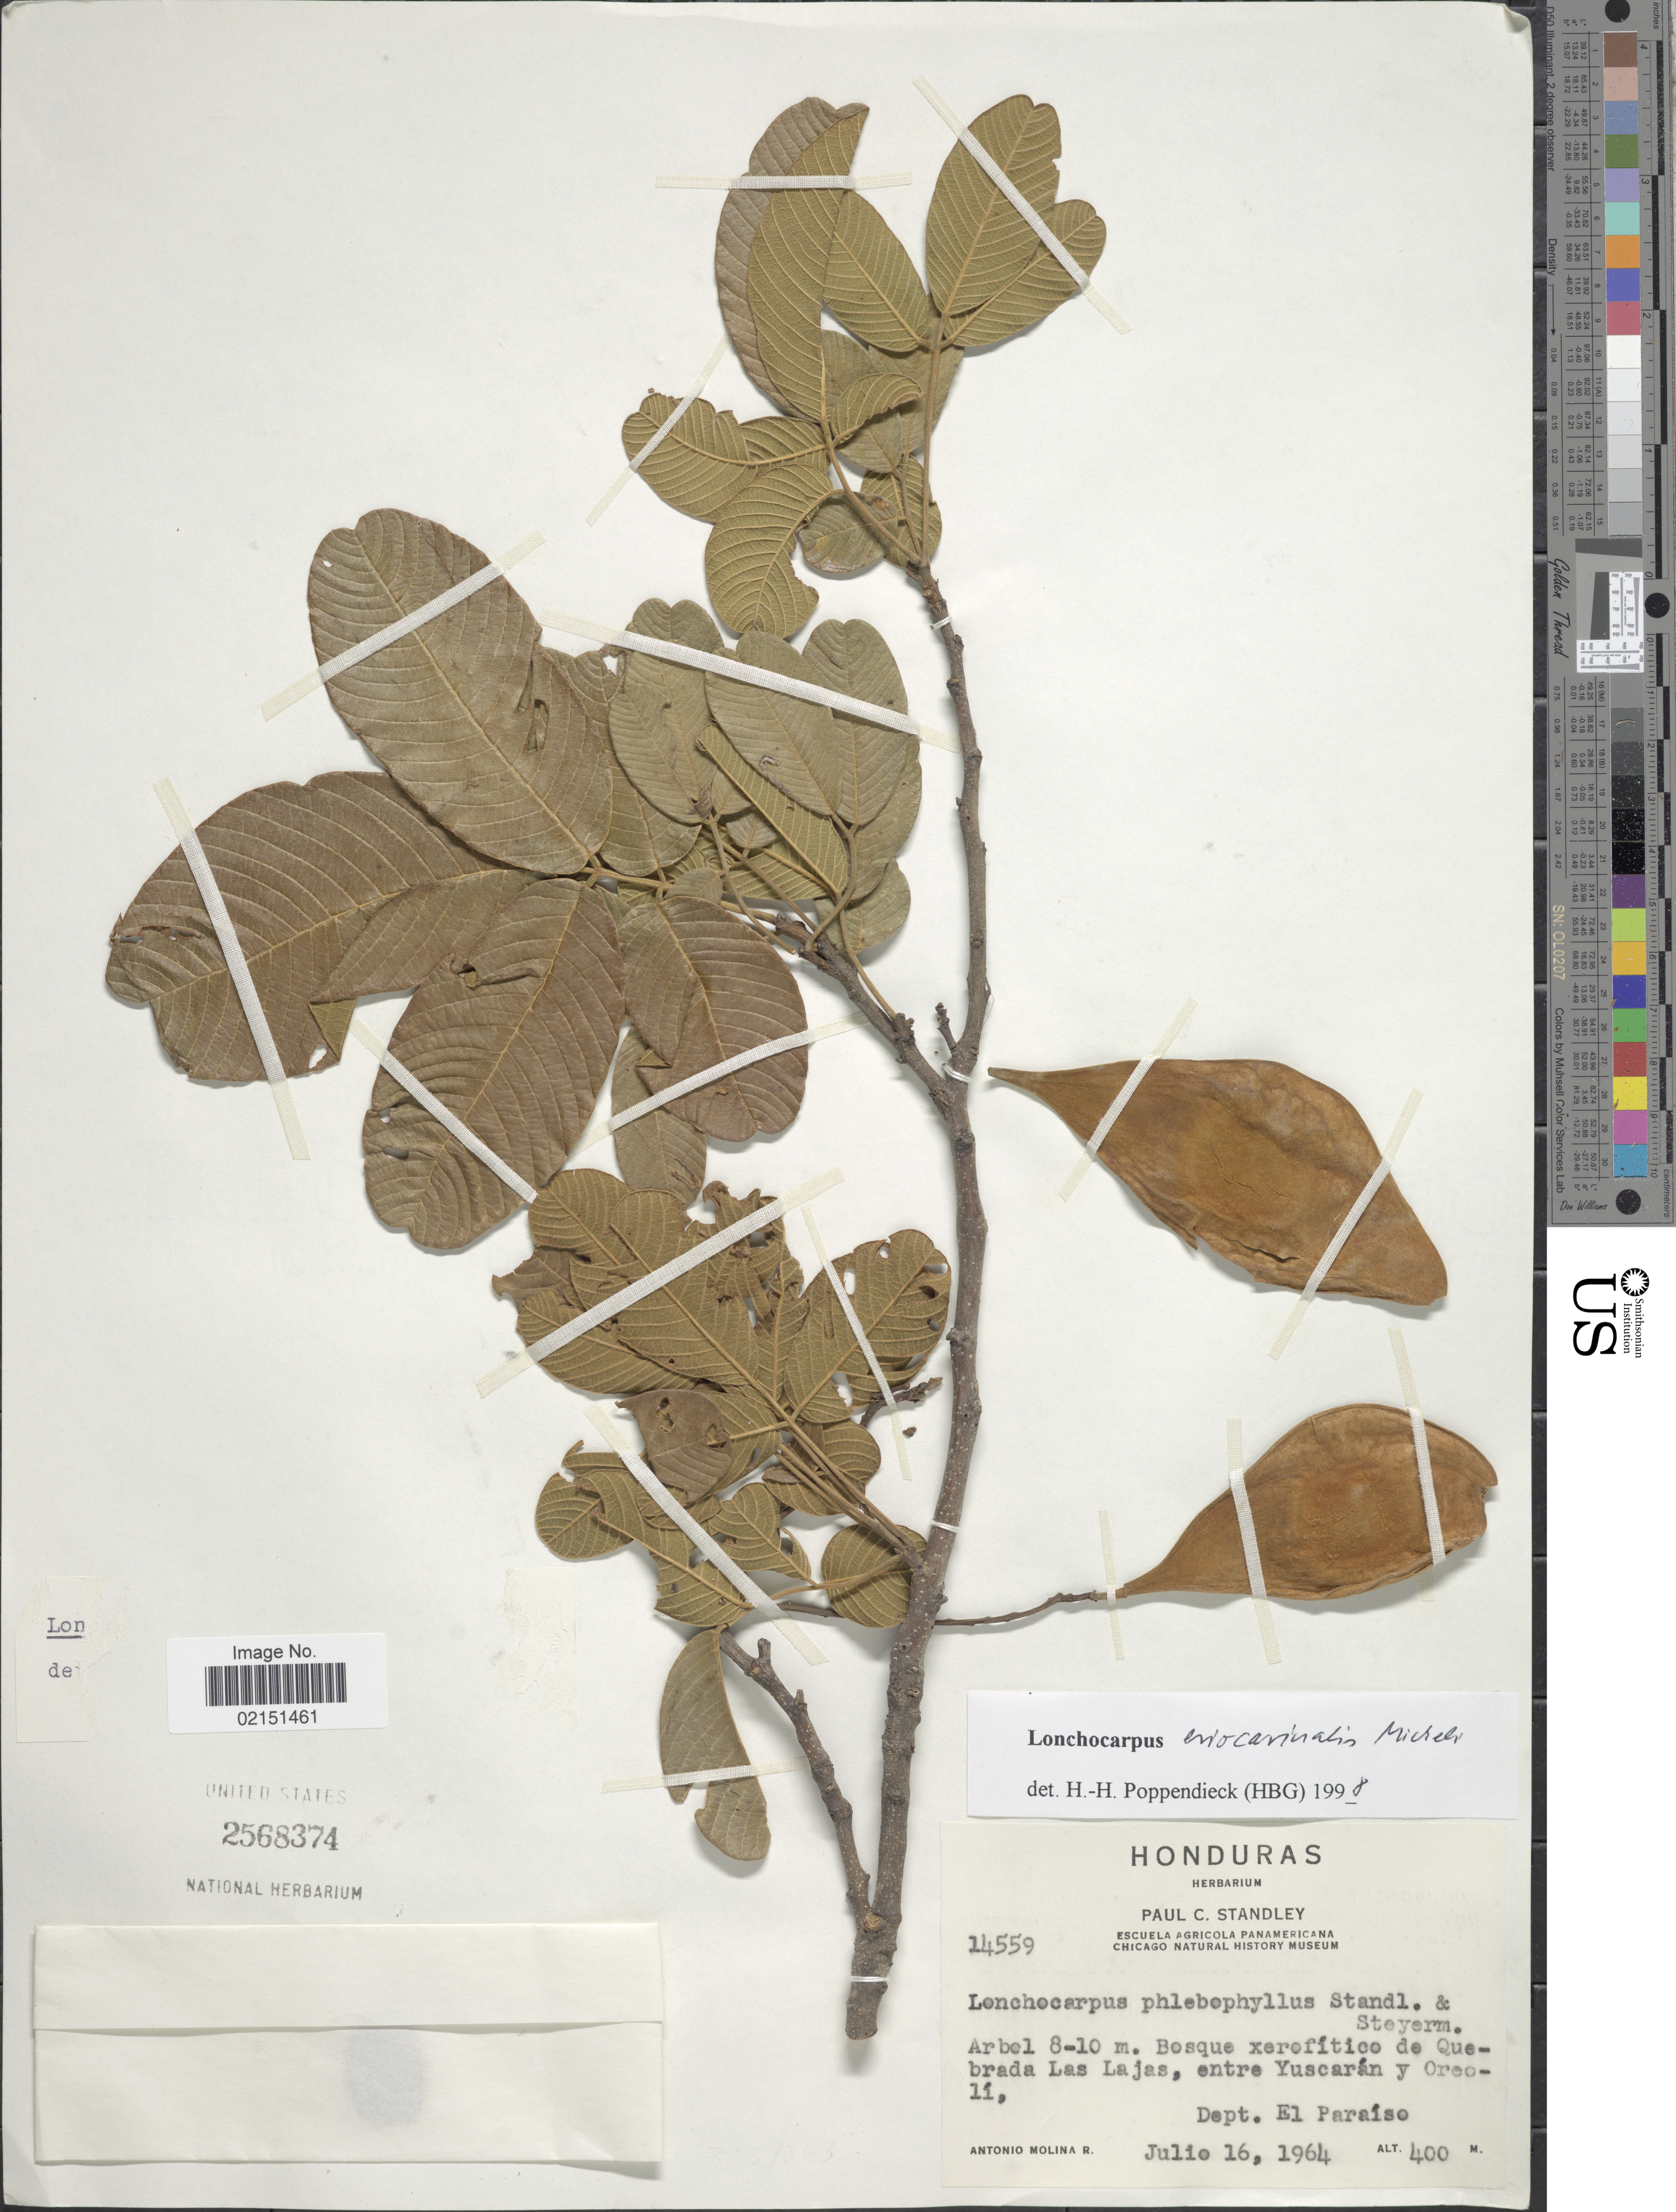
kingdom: Plantae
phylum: Tracheophyta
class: Magnoliopsida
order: Fabales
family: Fabaceae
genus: Lonchocarpus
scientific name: Lonchocarpus eriocarinalis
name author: Micheli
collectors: A. Molina R.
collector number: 14559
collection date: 1964-07-16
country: Honduras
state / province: El Paraíso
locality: Bosque xerofitico de Quebrada Las Lajas, entre Yuscaran y Orcoli, Dept. El Paraiso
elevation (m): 400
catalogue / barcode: US 2568374